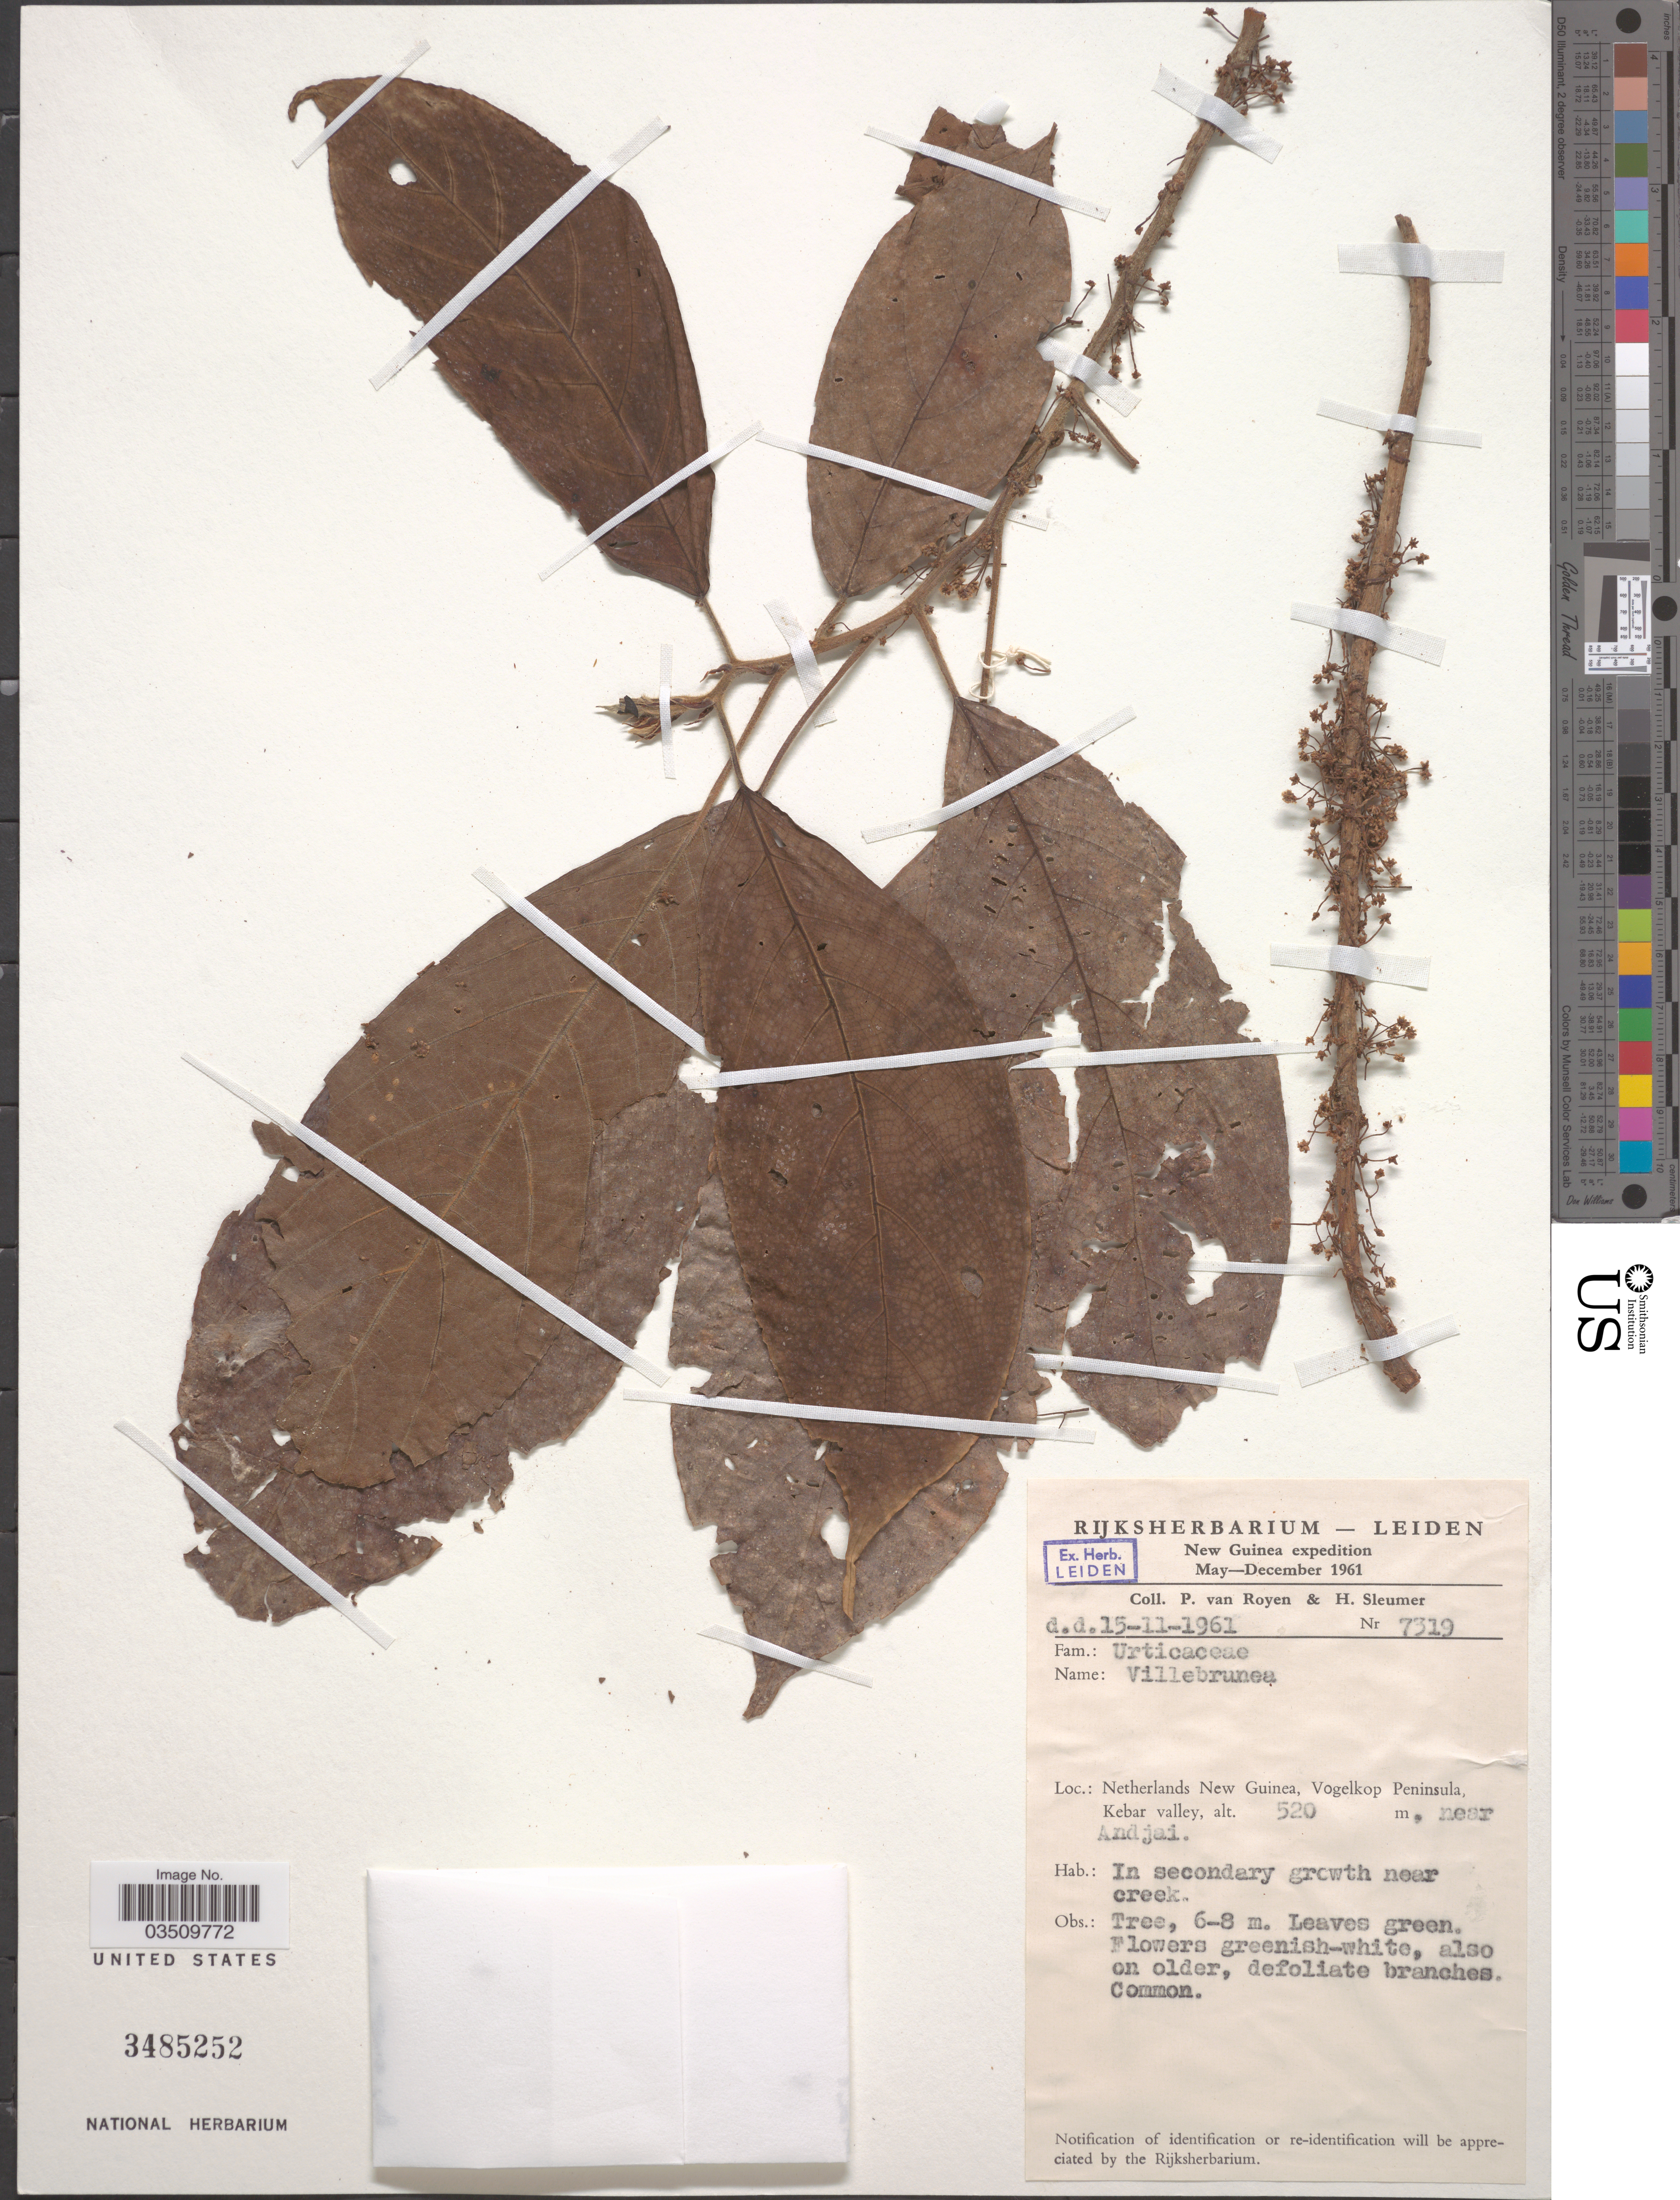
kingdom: Plantae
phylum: Tracheophyta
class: Magnoliopsida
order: Rosales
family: Urticaceae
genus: Oreocnide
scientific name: Oreocnide rubescens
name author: (Blume) Miq.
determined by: (L) Naturalis Biodiversity Center - Herbarium - Botany (NETHERLANDS)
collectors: P. van Royen & H. O. Sleumer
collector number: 7319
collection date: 1961-11-15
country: Indonesia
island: New Guinea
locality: Netherlands New Guinea, Vogelkop Peninsula, Kebar valley, near Andjai.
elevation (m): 520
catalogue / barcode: US 3485252